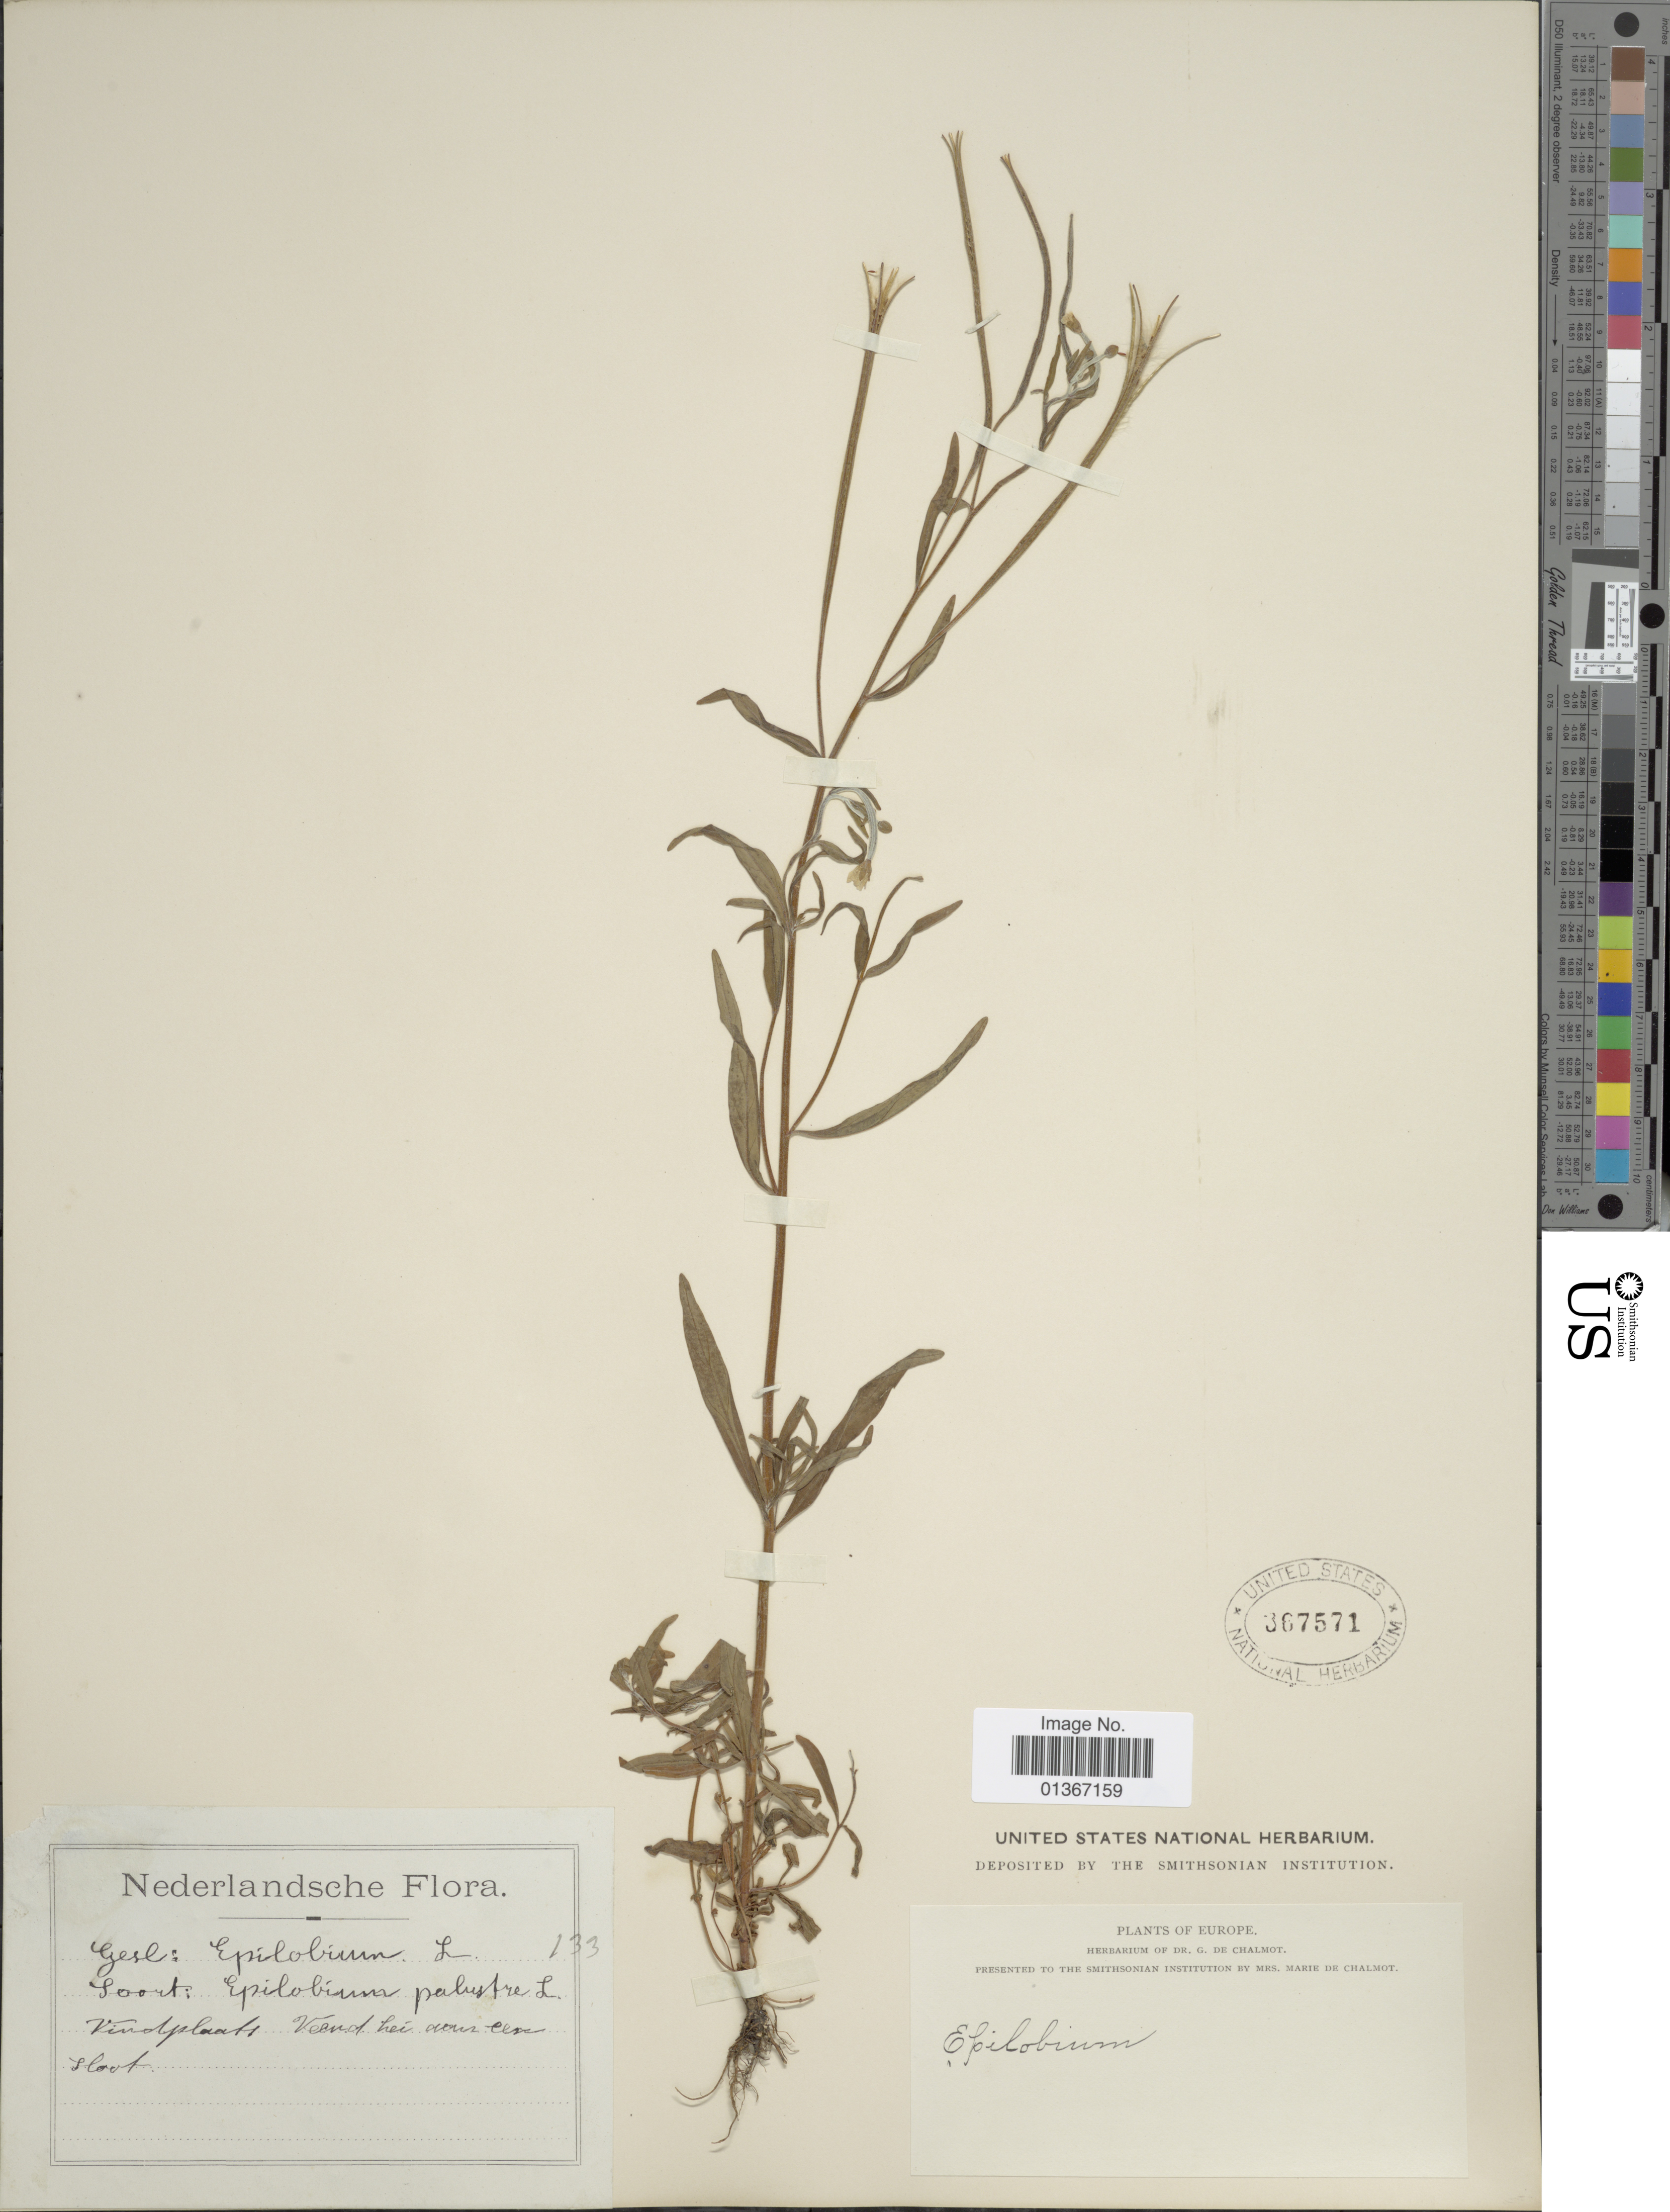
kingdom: Plantae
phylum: Tracheophyta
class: Magnoliopsida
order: Myrtales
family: Onagraceae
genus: Epilobium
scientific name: Epilobium palustre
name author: L.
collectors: ex herb. G. de Chalmot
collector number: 133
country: Netherlands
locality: Veerd bei aan een sloot.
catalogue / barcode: US 367571